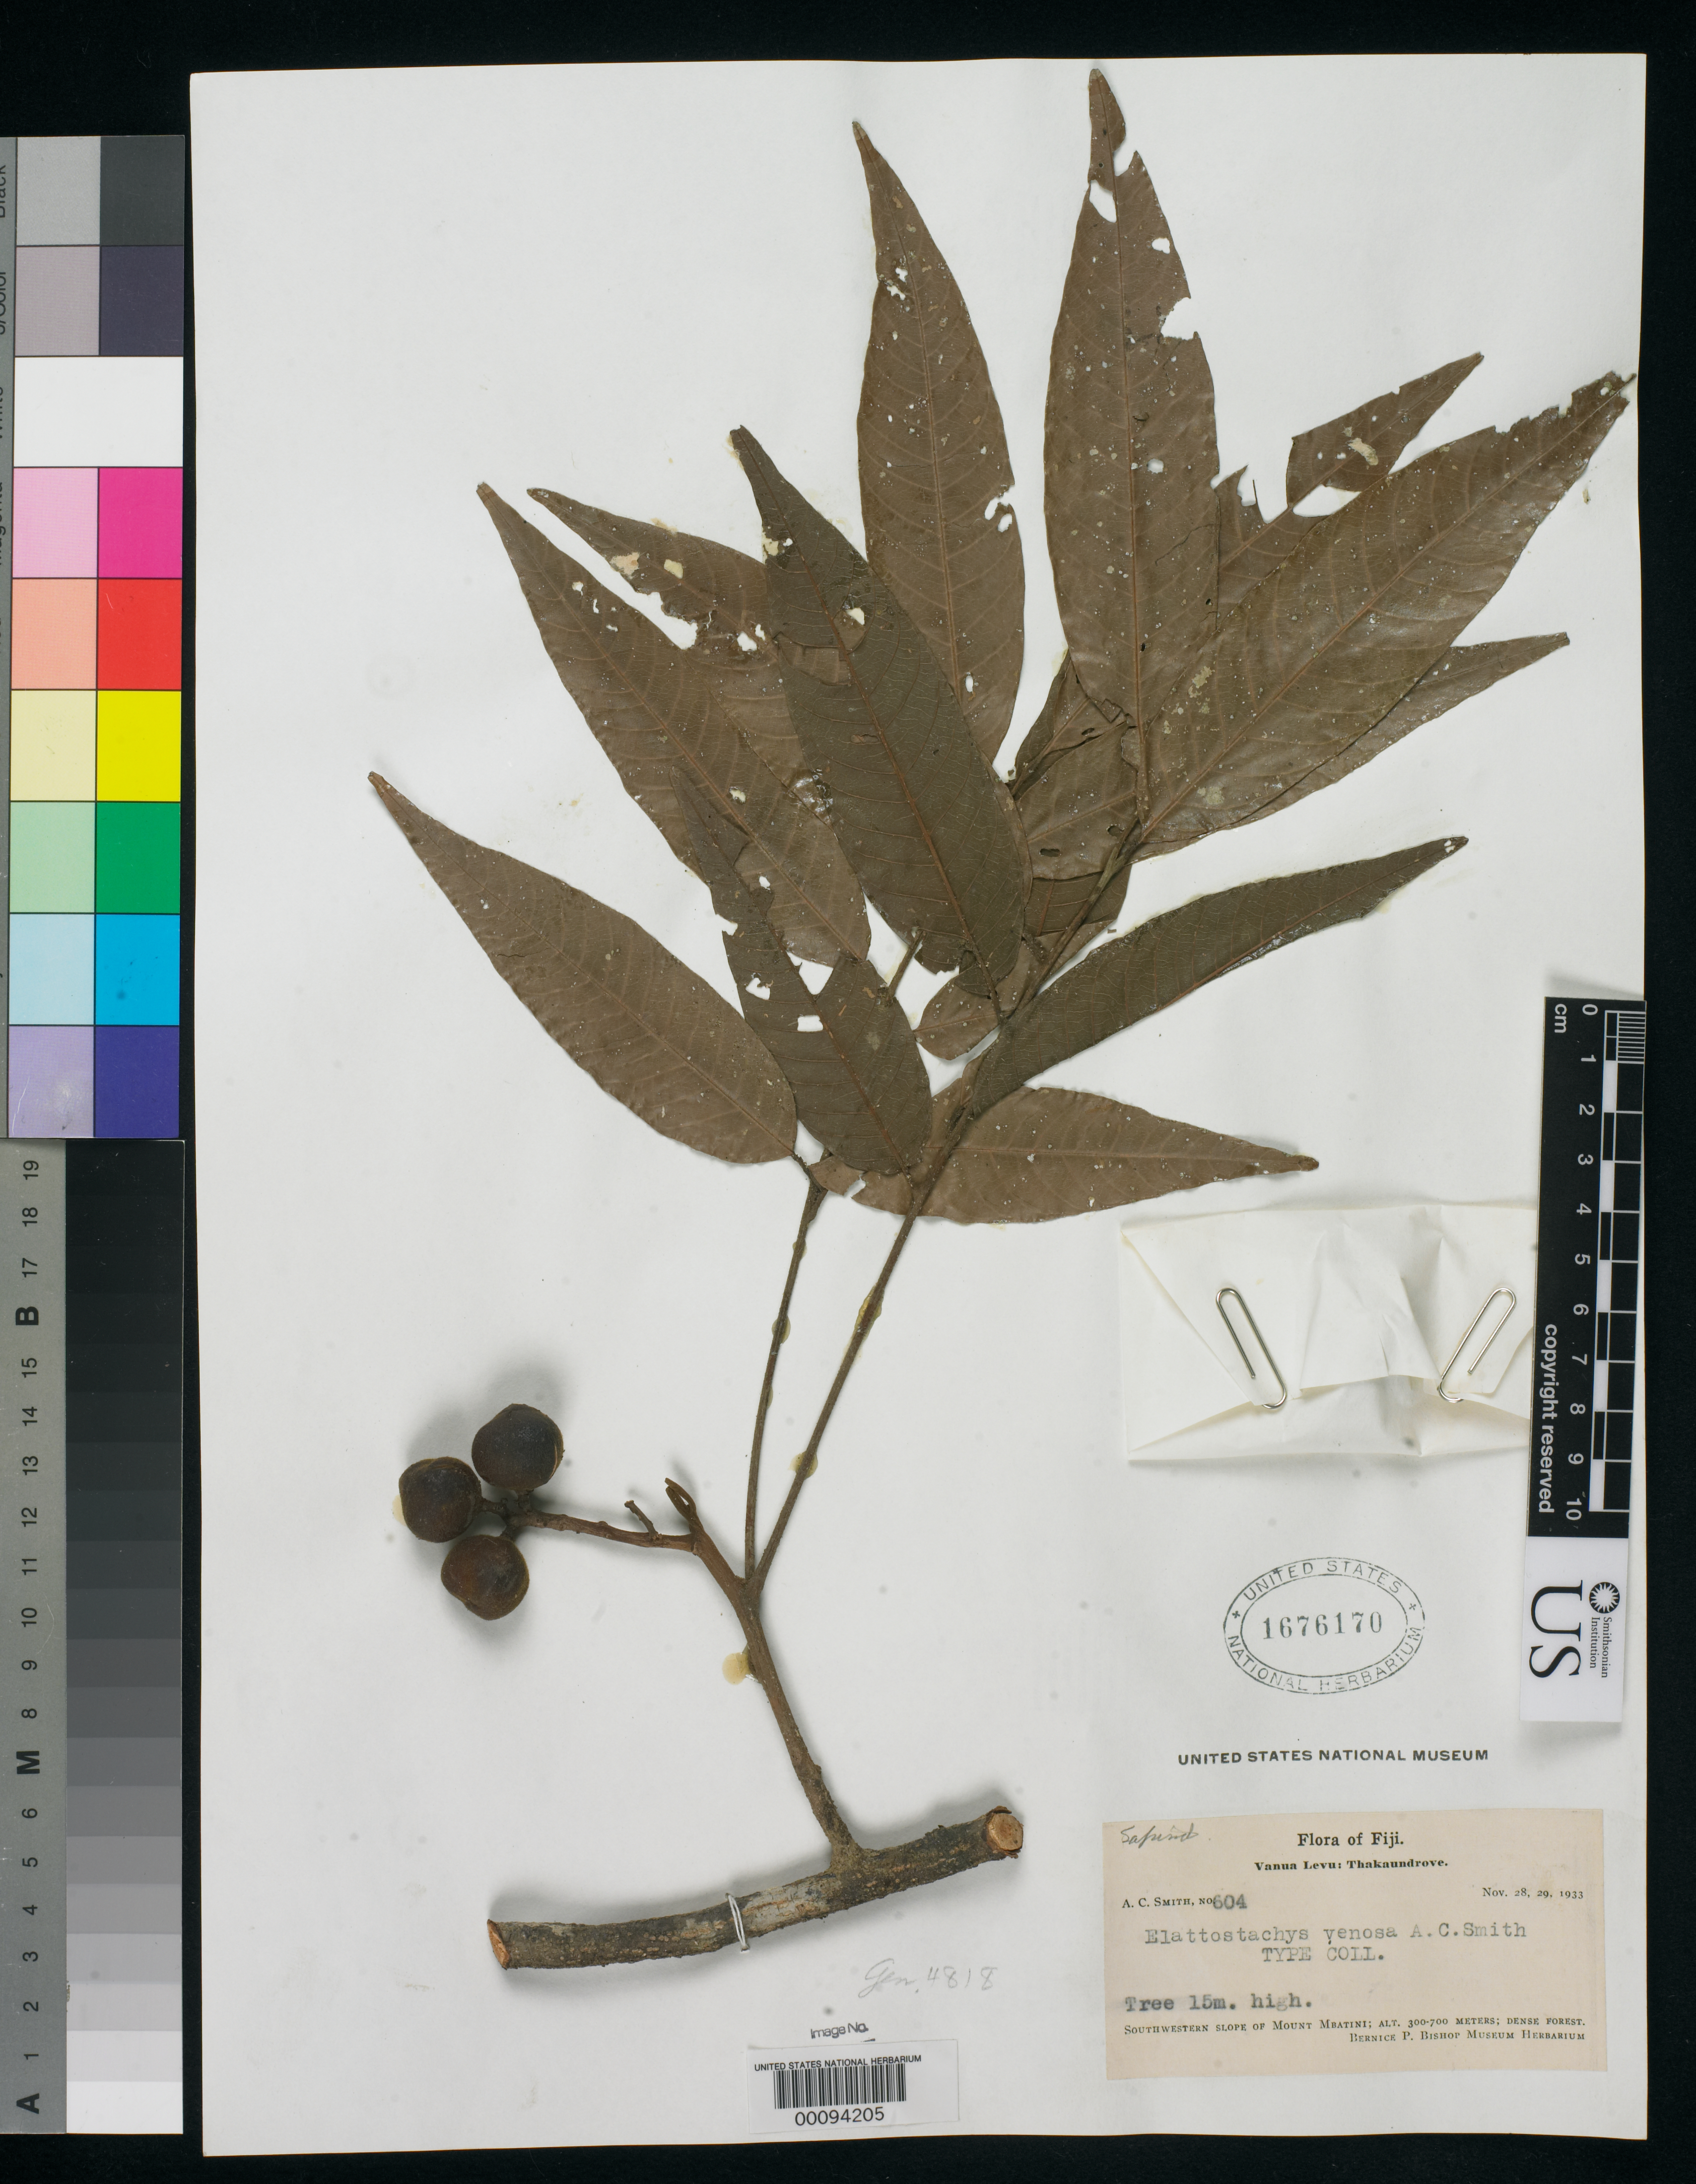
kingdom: Plantae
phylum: Tracheophyta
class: Magnoliopsida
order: Sapindales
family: Sapindaceae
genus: Elattostachys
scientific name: Elattostachys venosus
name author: A.C. Sm.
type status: Isotype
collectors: A. C. Smith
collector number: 604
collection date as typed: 28 Nov 1933 or 29 Nov 1933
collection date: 1933-11-28 or 1933-11-29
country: Fiji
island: Vanua Levu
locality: Thakaundrove, SW slopes of Mt. Mbatini. [Vanua Levu Group]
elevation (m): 300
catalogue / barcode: US 1676170